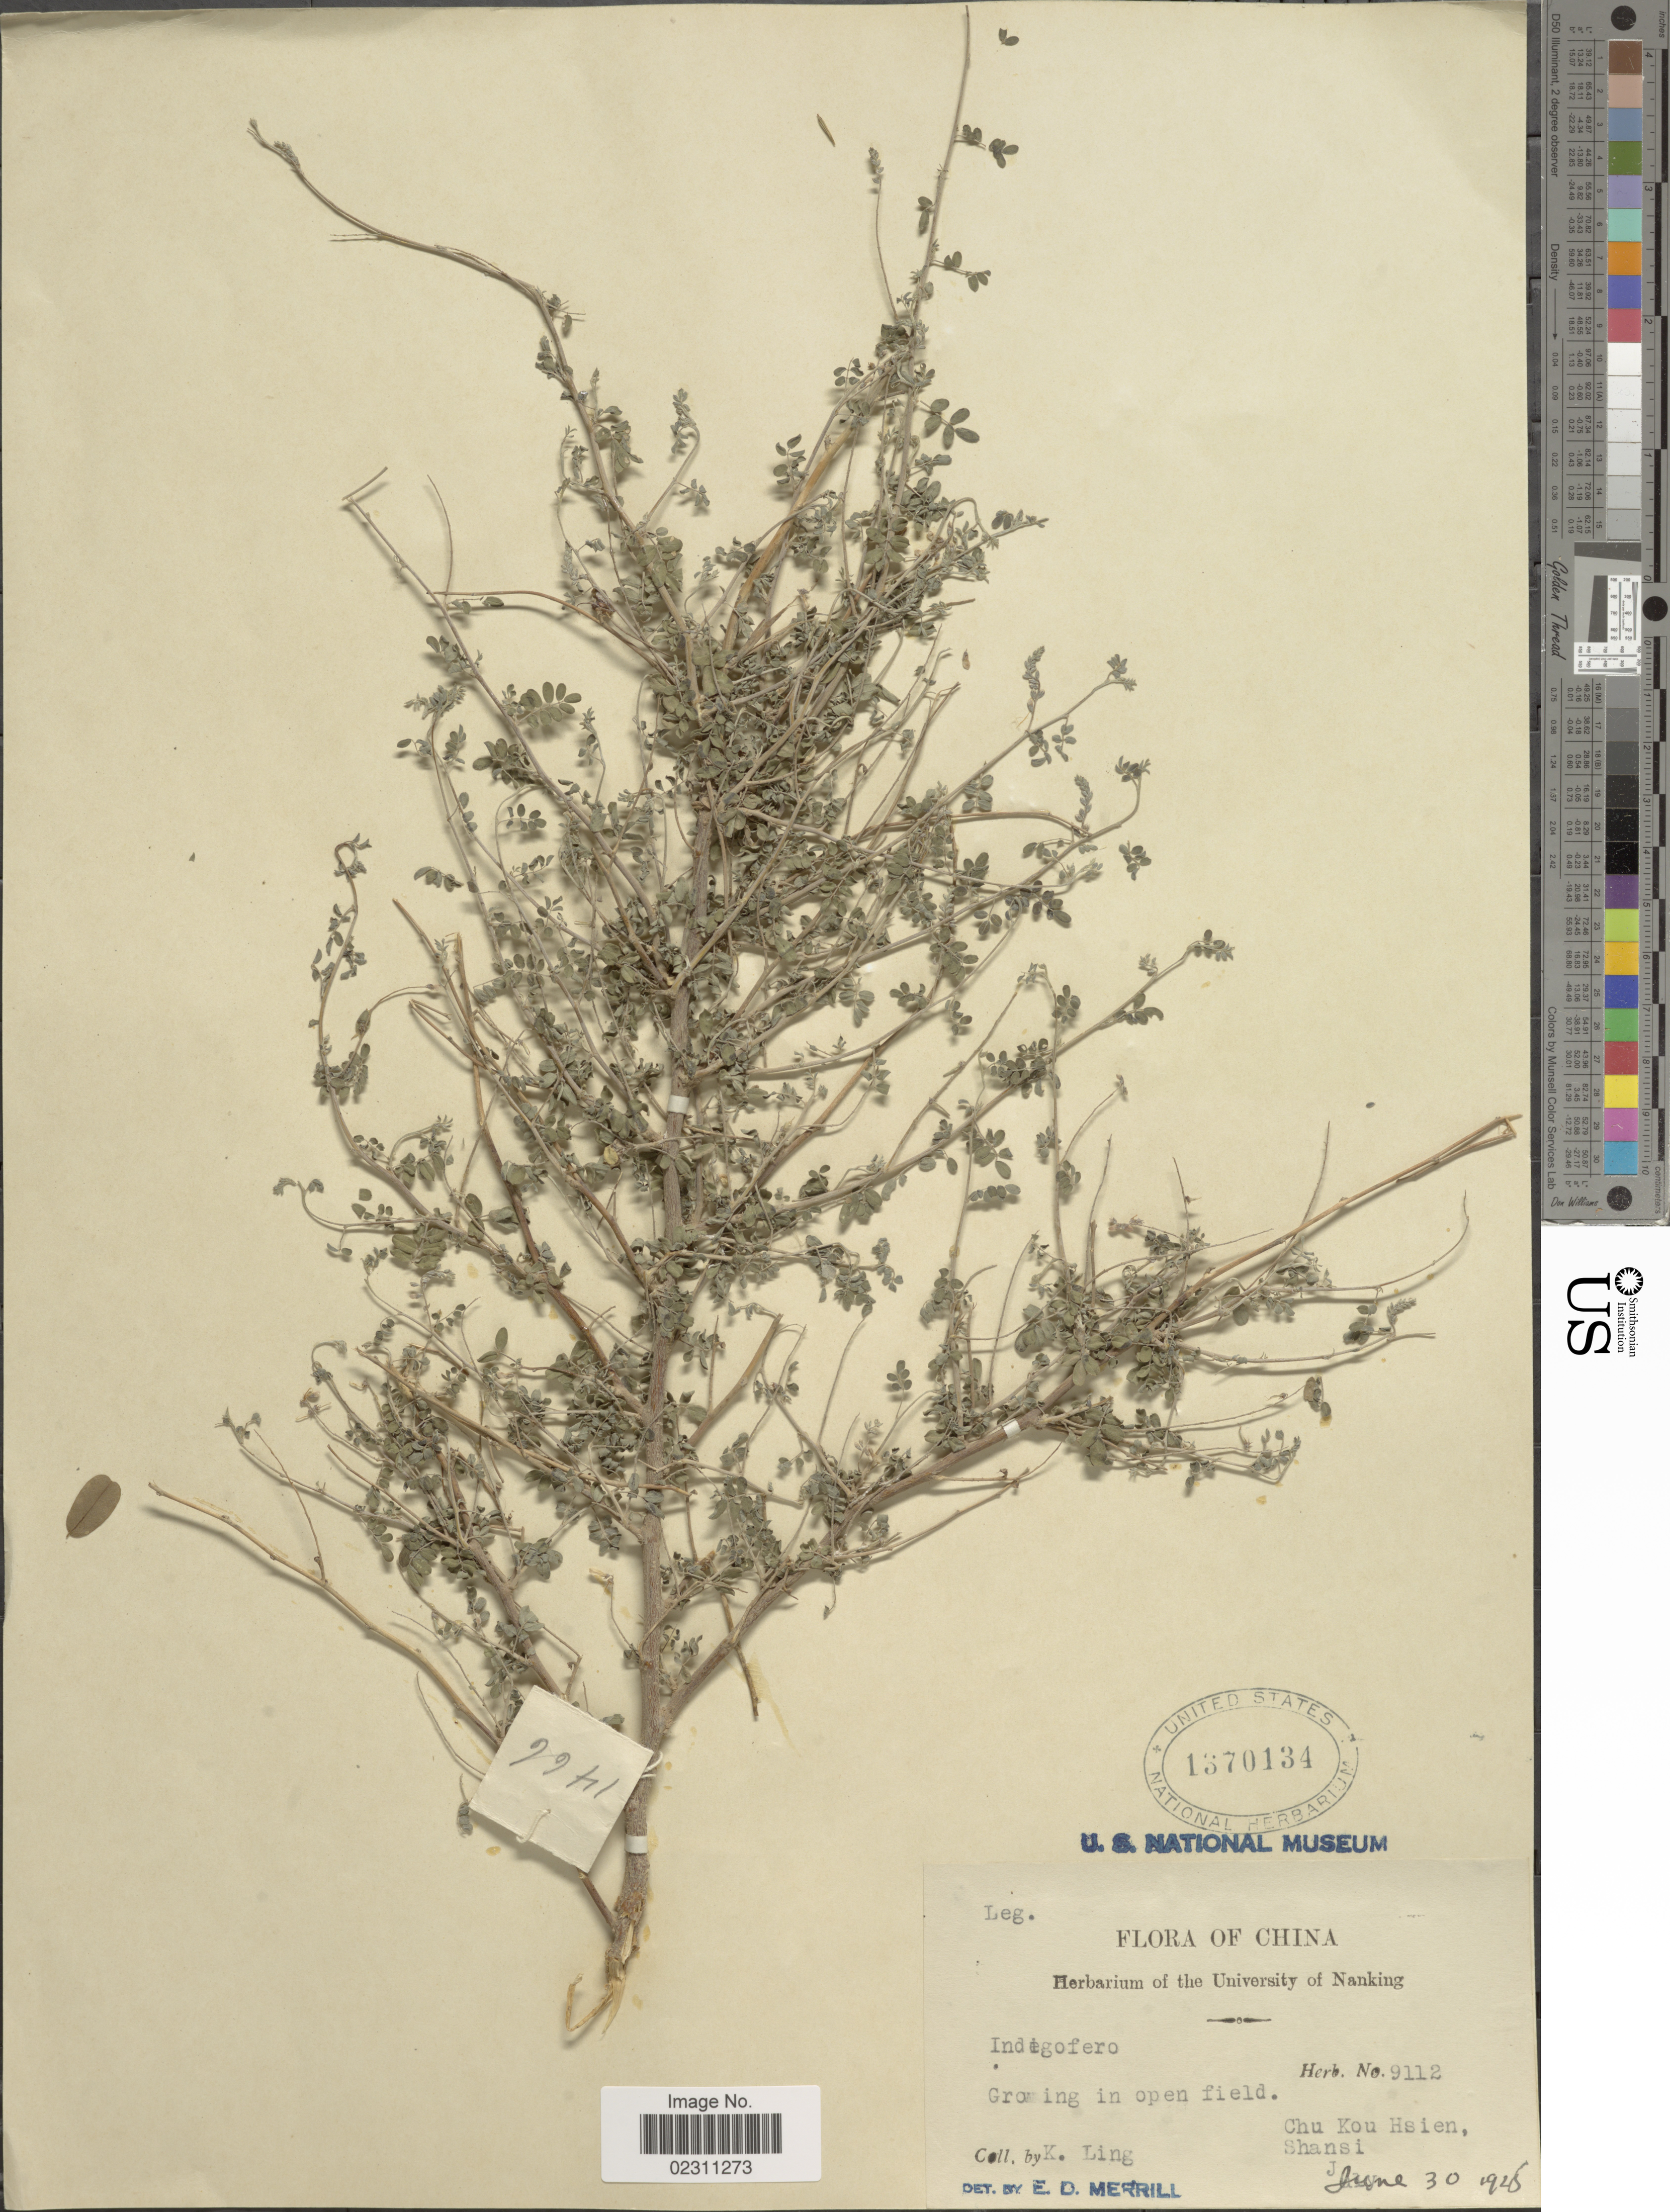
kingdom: Plantae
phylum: Tracheophyta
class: Magnoliopsida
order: Fabales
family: Fabaceae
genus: Indigofera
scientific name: Indigofera sp.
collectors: K. Ling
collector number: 9112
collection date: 1928-06-30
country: China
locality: Chu Kou Hsien, Shansi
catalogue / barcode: US 1370134